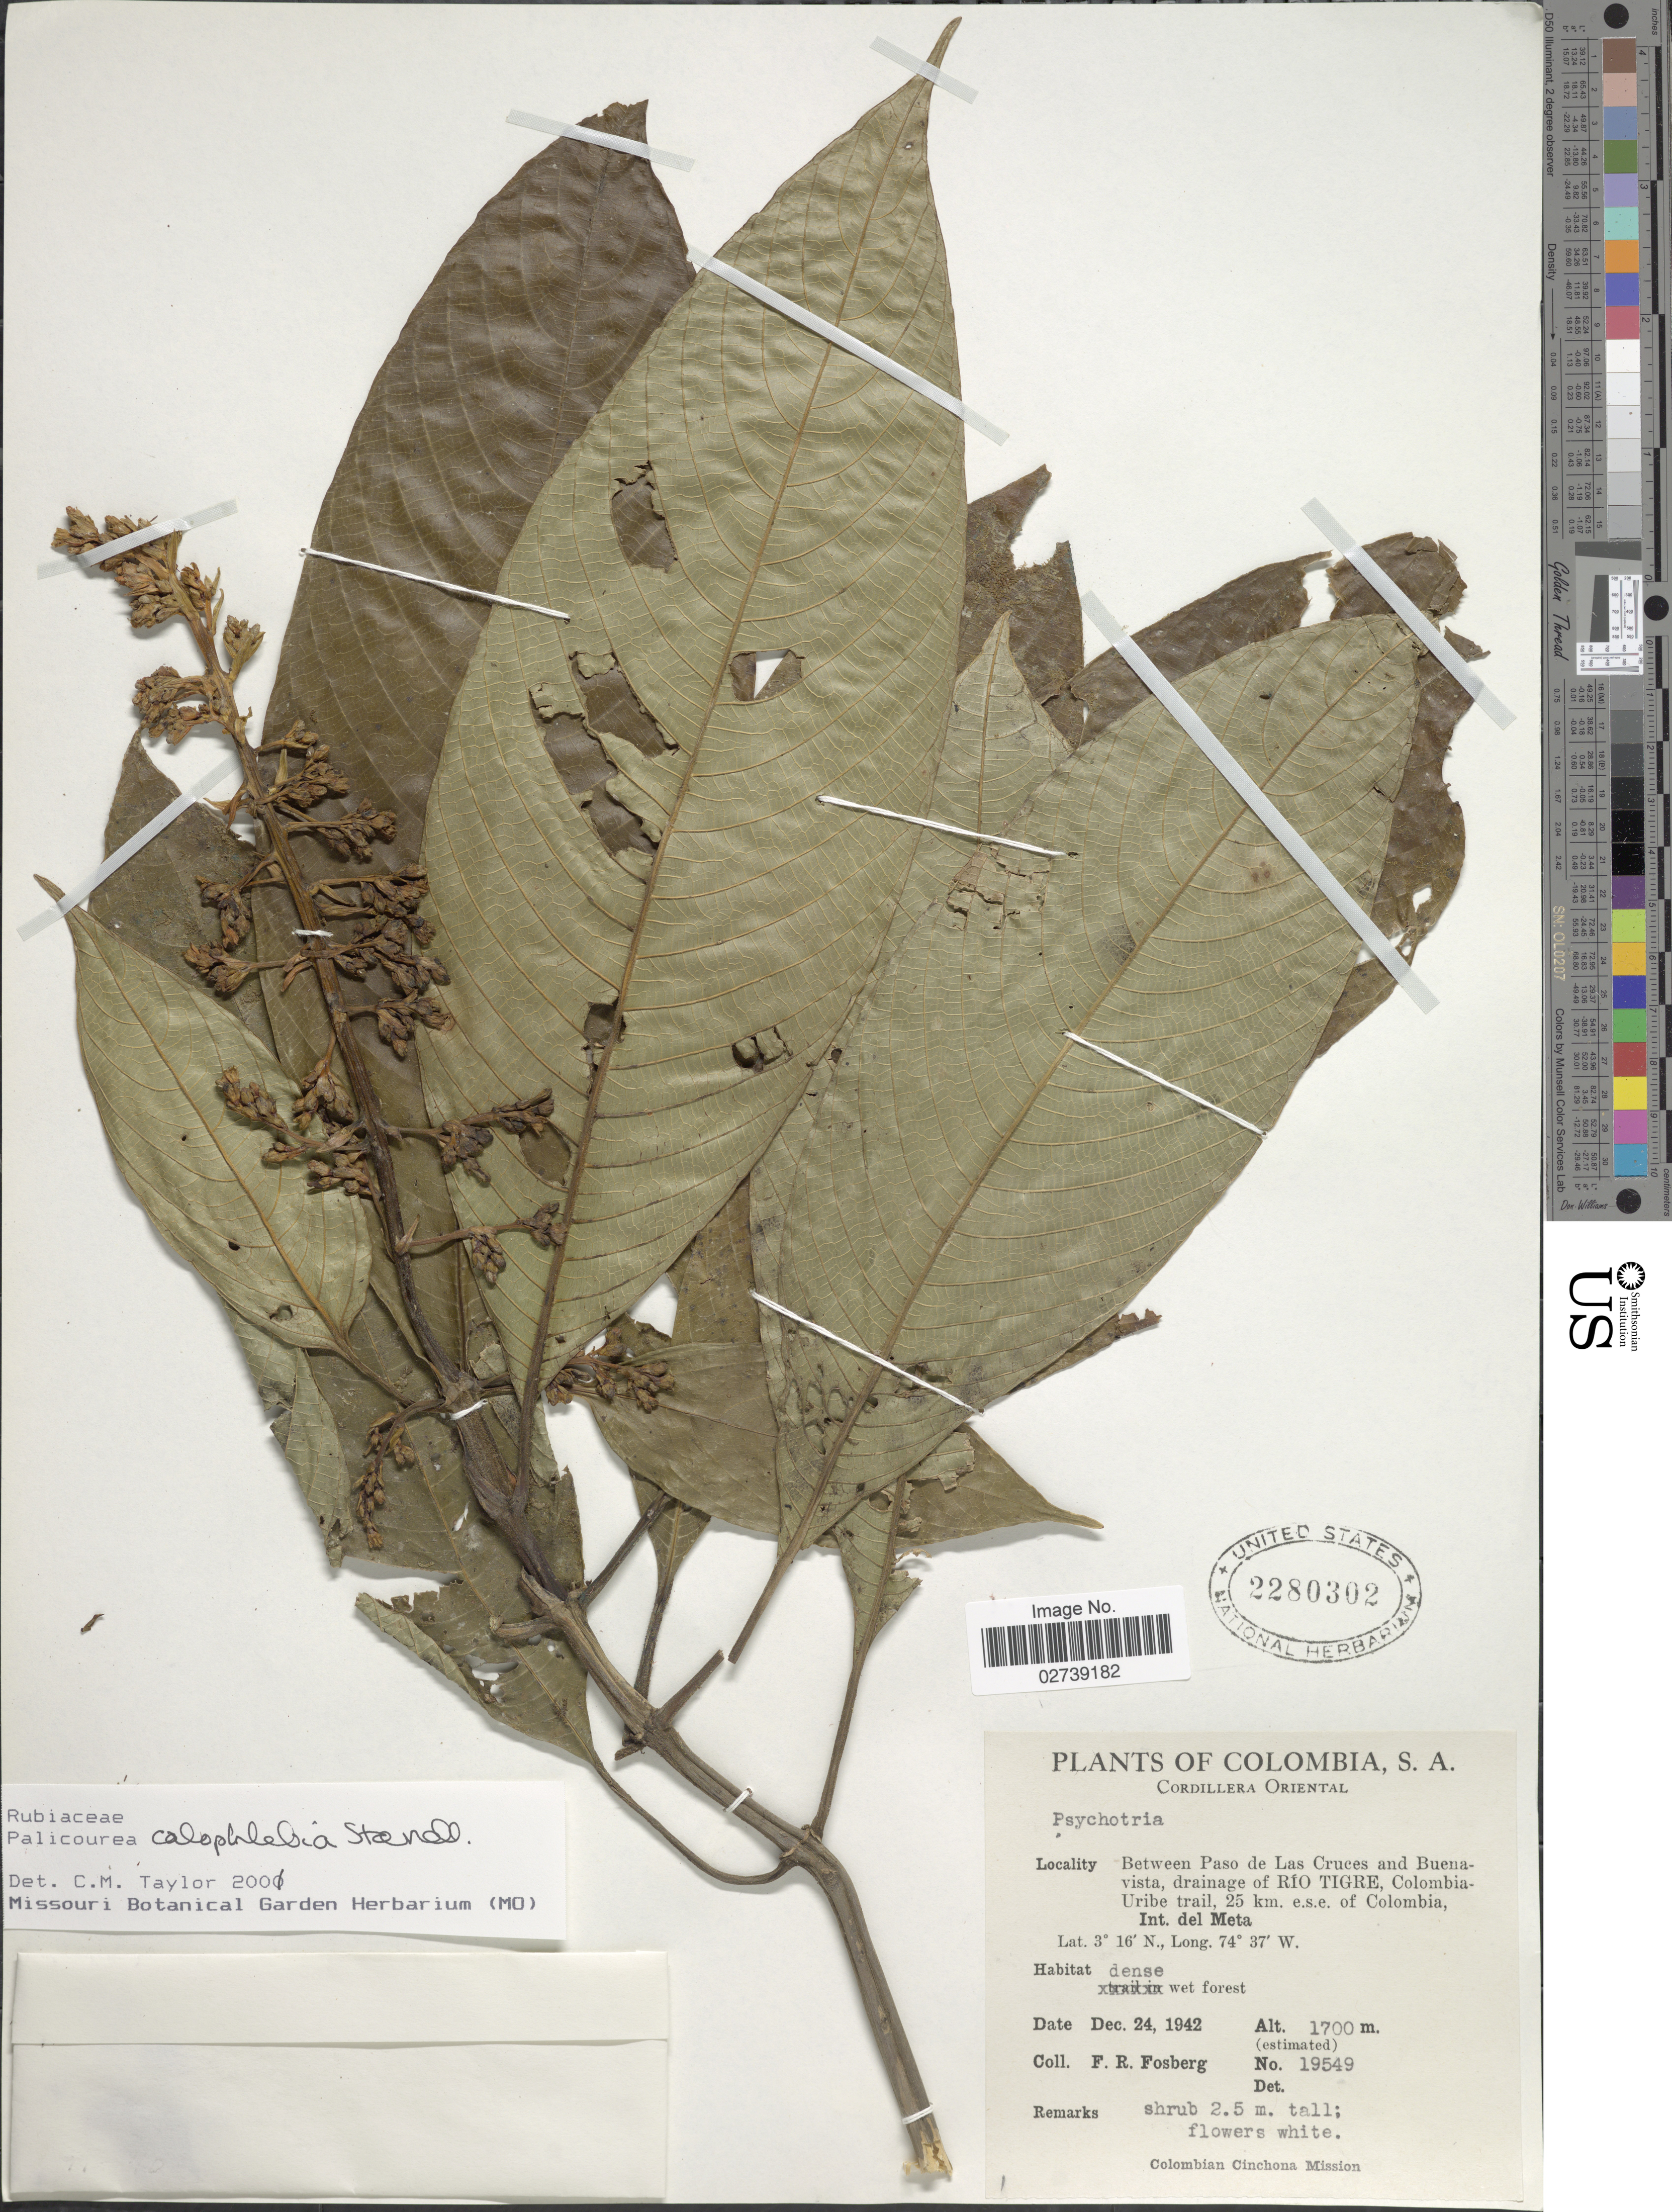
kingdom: Plantae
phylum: Tracheophyta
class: Magnoliopsida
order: Gentianales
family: Rubiaceae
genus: Palicourea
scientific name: Palicourea calophlebia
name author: Standl.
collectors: F. R. Fosberg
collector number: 19549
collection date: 1942-12-24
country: Colombia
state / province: Meta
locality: Cordillera Oriental. Between Paso de Las Cruces and Buenavista, drainage of Rio Tigre, Colombia-Uribe trail, 25 km. e.s.e. of Colombia, Int. del Meta.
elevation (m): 1700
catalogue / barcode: US 2280302